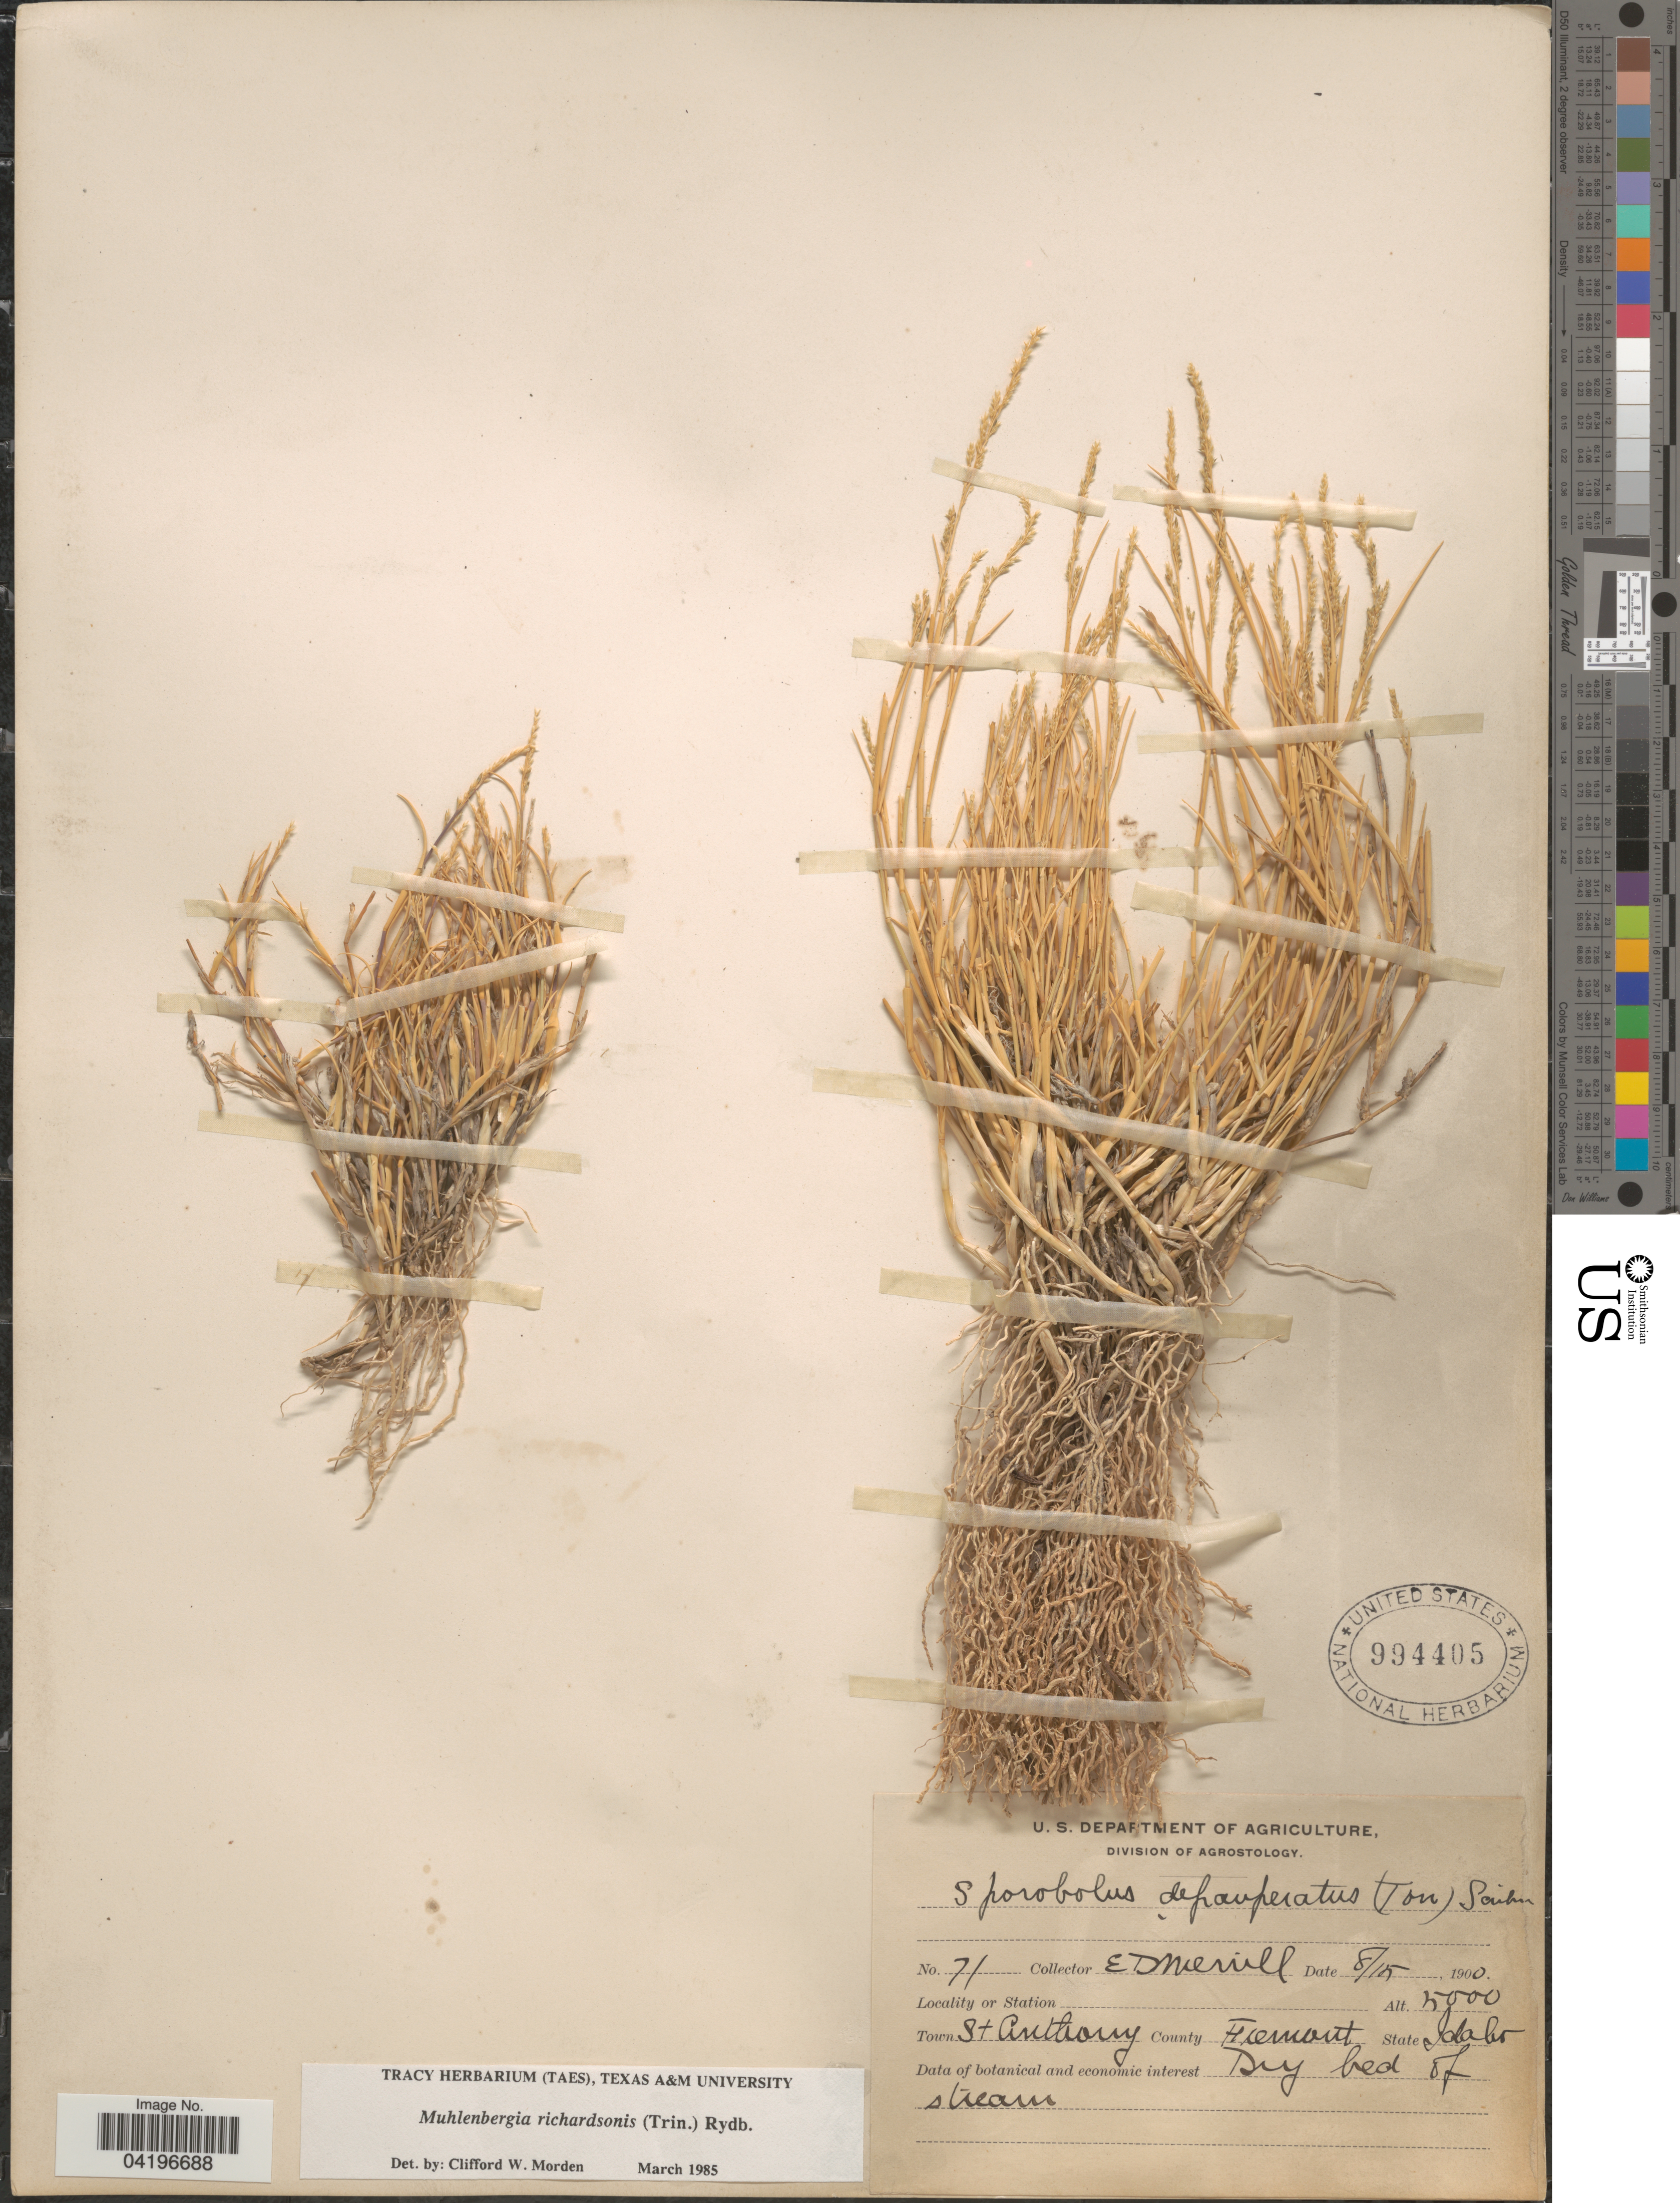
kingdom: Plantae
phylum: Tracheophyta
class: Liliopsida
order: Poales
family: Poaceae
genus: Muhlenbergia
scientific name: Muhlenbergia richardsonis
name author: (Trin.) Rydb.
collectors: E. D. Merrill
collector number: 71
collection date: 1900-08-15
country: United States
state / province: Idaho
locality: Town St Anthony. County Fremont.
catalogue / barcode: US 994405